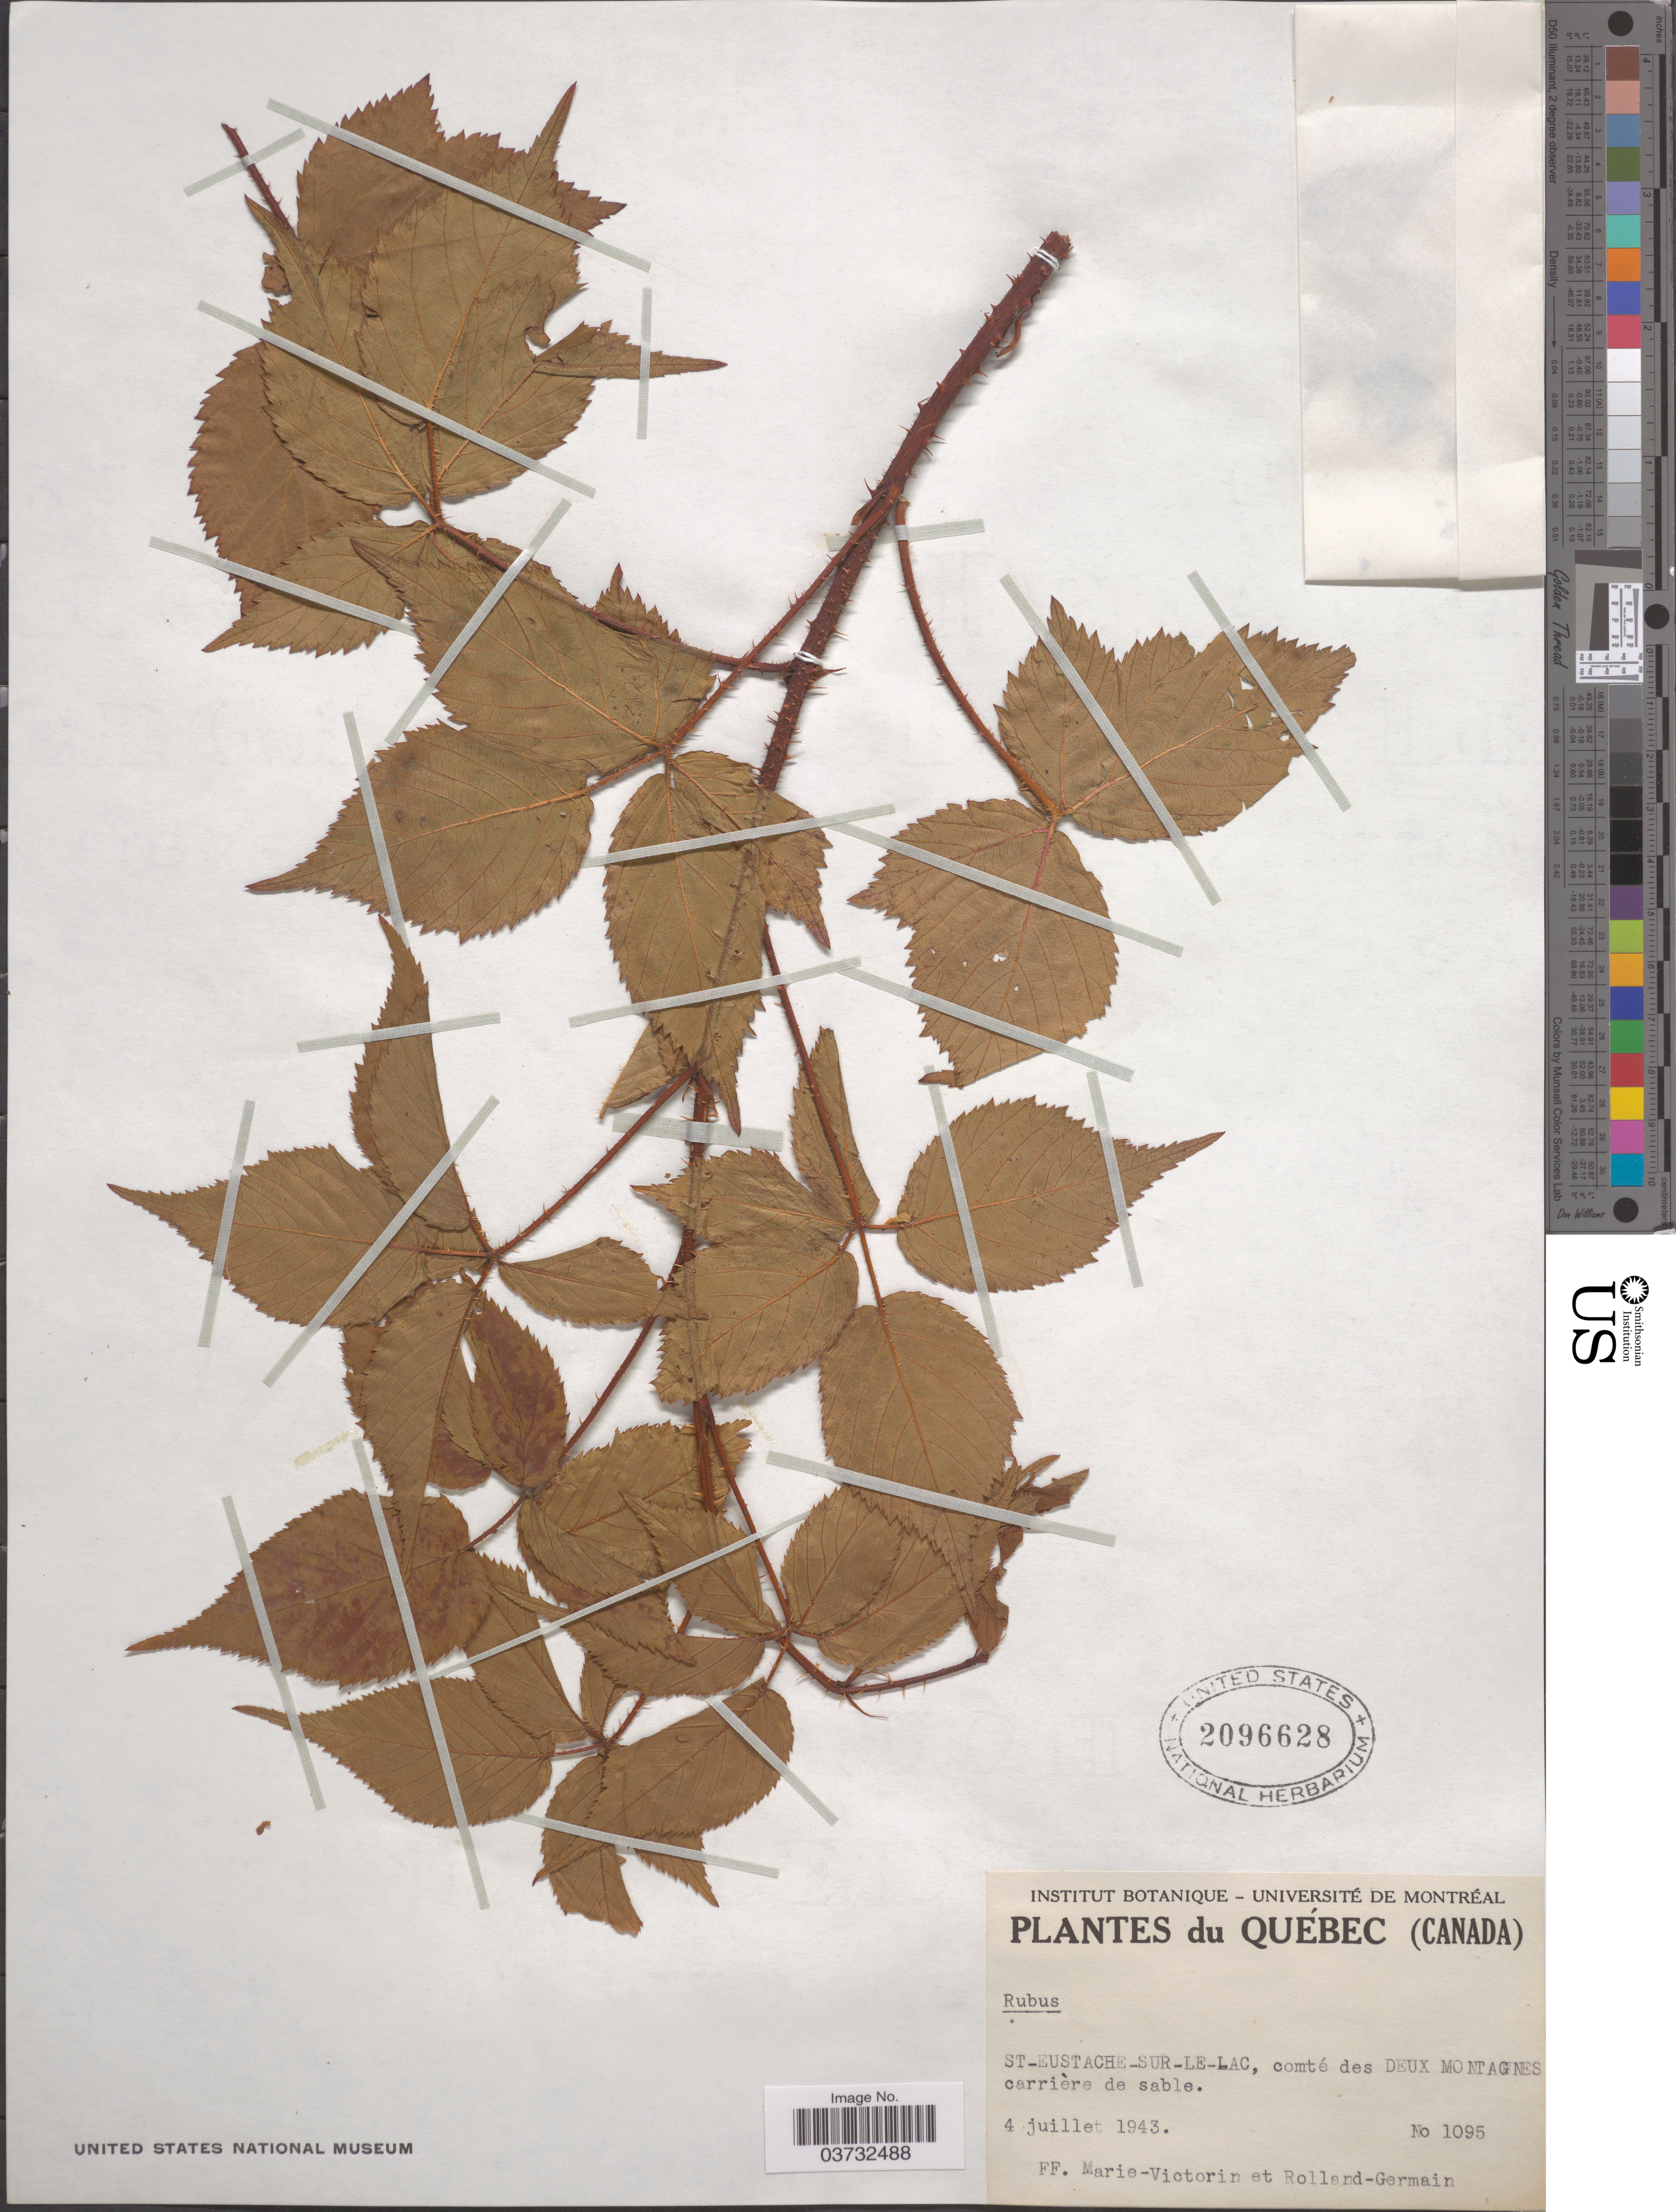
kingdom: Plantae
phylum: Tracheophyta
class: Magnoliopsida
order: Rosales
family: Rosaceae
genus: Rubus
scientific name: Rubus sp.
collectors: F. Marie-Victorin & Rolland-Germain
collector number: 1095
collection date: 1943-07-04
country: Canada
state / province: Quebec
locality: Québec. St-Eustache-sur-le-lac, comté des Deux Montagnes carrière de sable.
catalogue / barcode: US 2096628